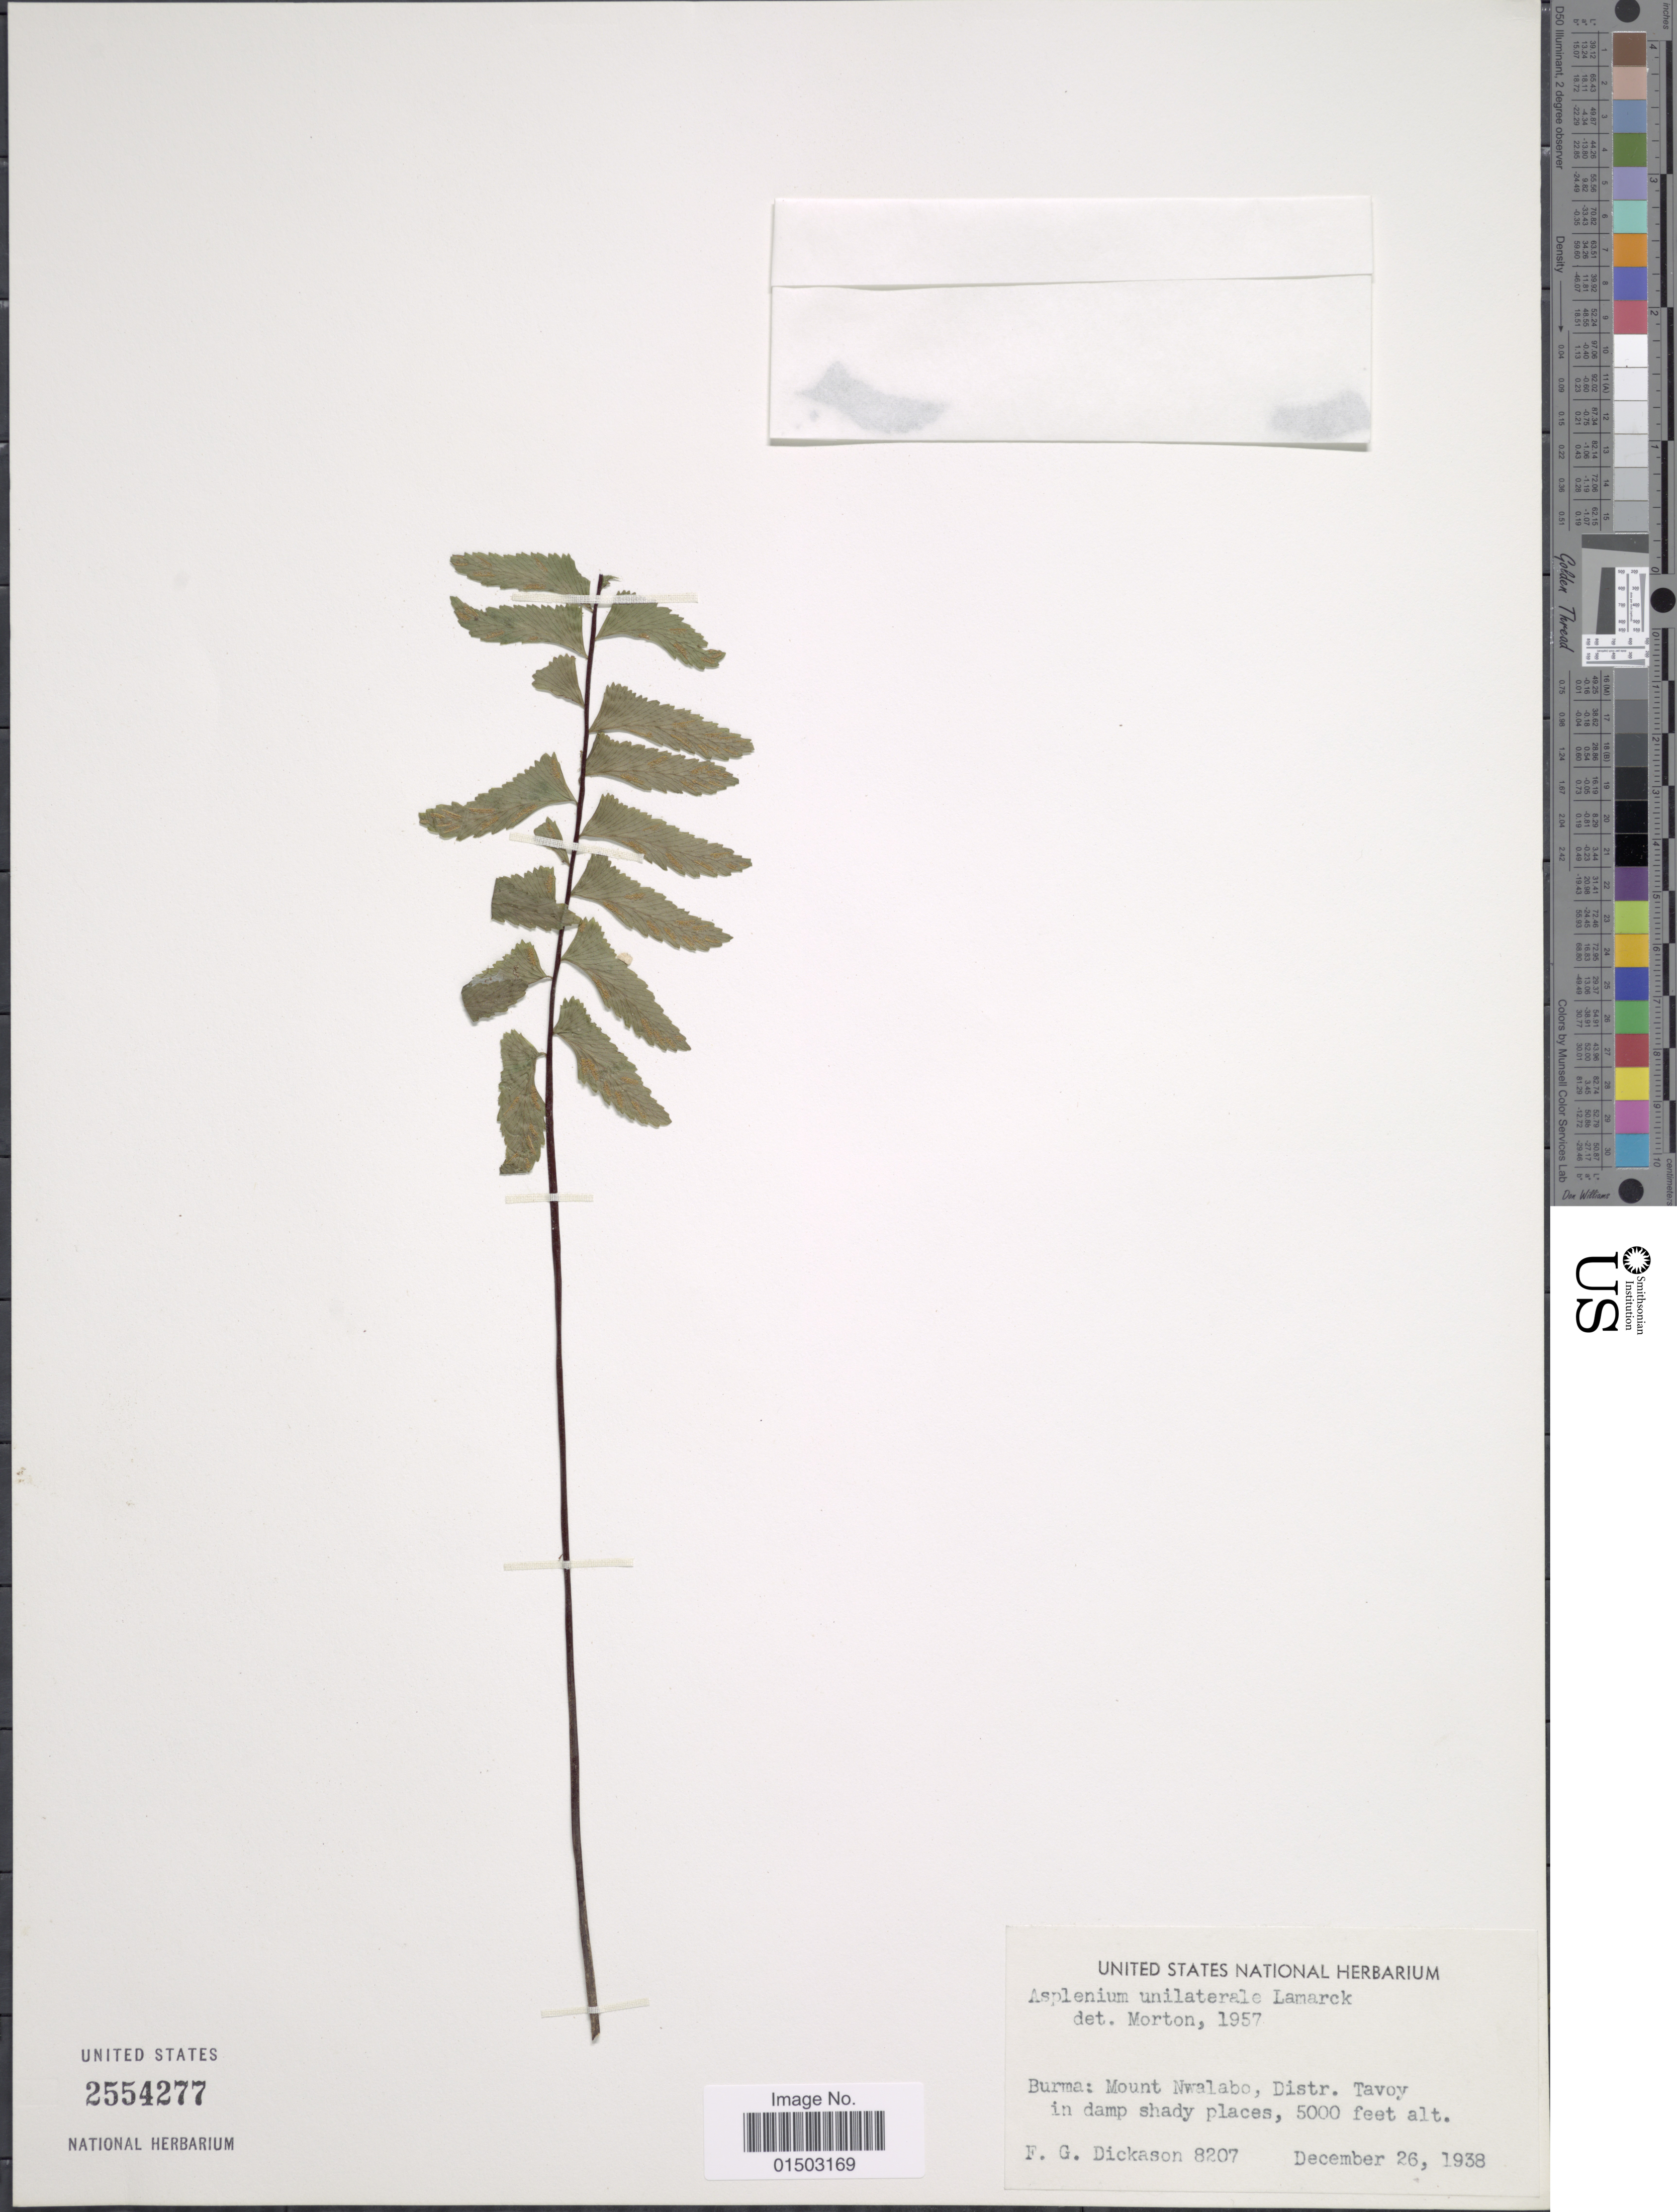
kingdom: Plantae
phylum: Tracheophyta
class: Polypodiopsida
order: Polypodiales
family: Aspleniaceae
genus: Hymenasplenium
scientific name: Hymenasplenium unilaterale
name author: (Lam.) Hayata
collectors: F. Dickason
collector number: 8207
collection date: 1938-12-26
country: Myanmar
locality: Burma: Mount Nwalabo, Distr. Tavoy.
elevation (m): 1524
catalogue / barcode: US 2554277